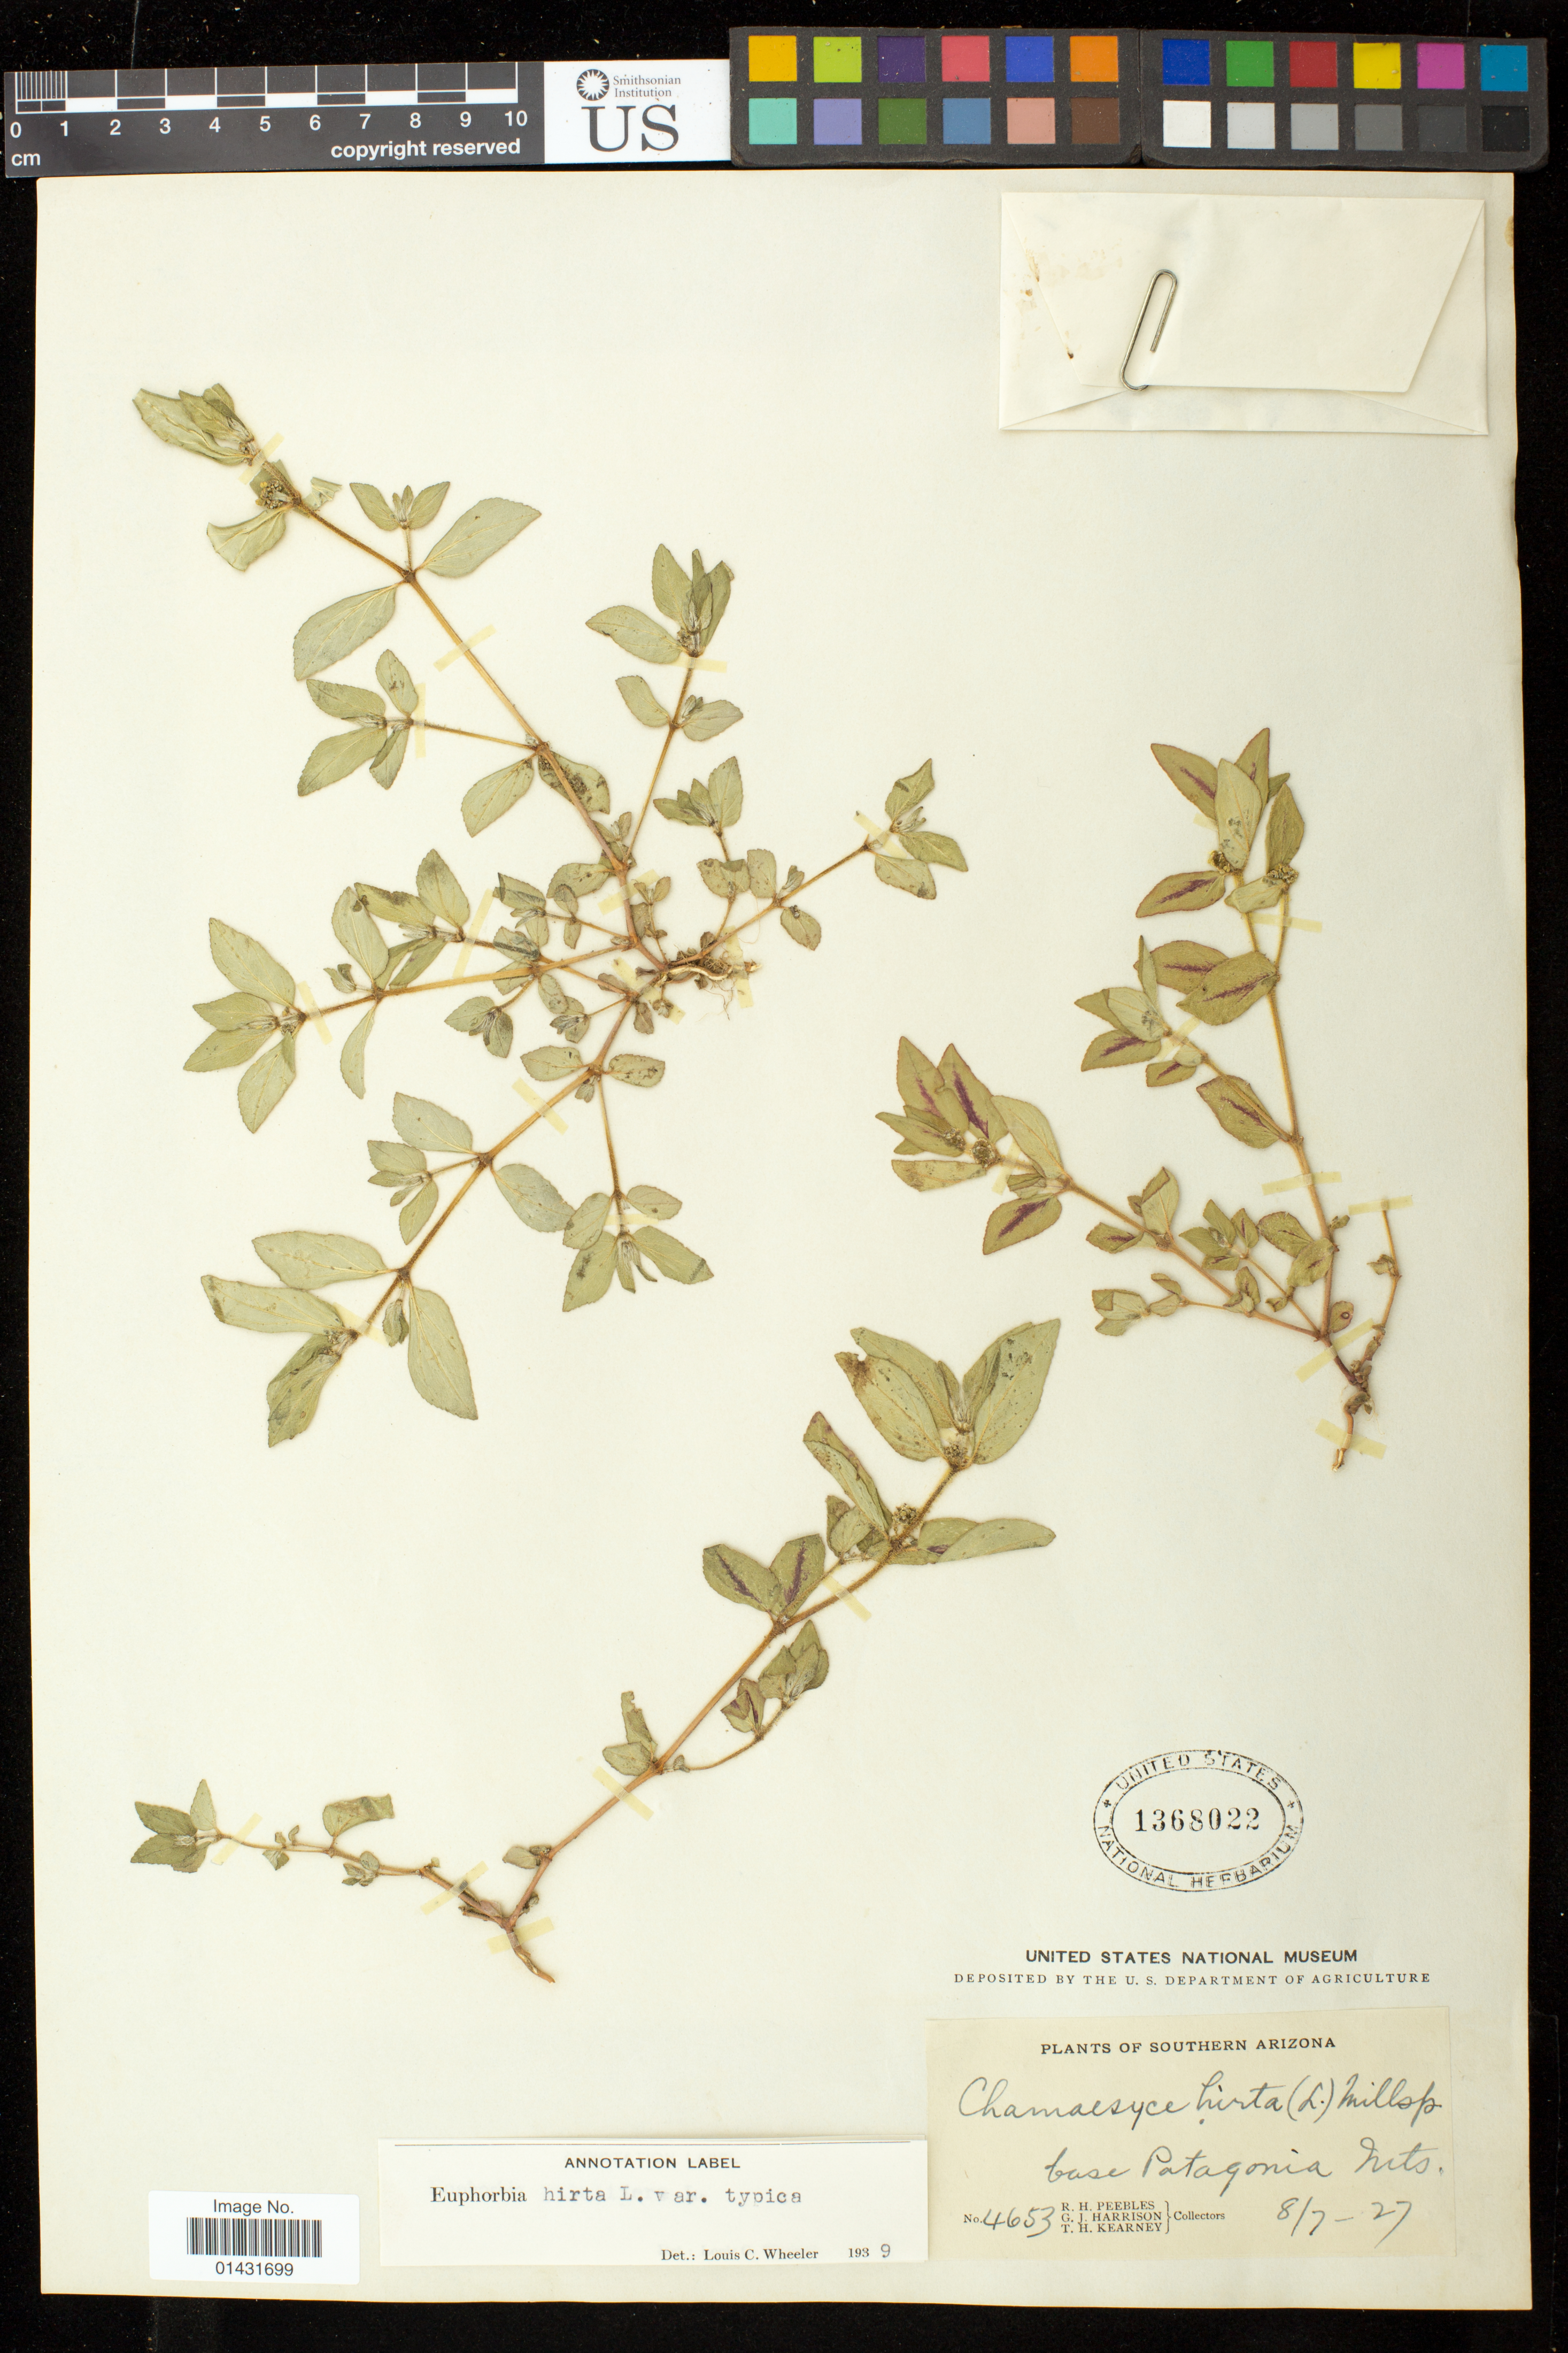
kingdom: Plantae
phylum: Tracheophyta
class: Magnoliopsida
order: Malpighiales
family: Euphorbiaceae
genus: Euphorbia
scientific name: Euphorbia hirta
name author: L.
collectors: R. H. Peebles, G. J. Harrison & T. H. Kearney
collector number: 4653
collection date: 1927-08-07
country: United States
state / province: Arizona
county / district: Santa Cruz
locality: Southern Arizona; base Patagonia Mts.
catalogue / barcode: US 1368022